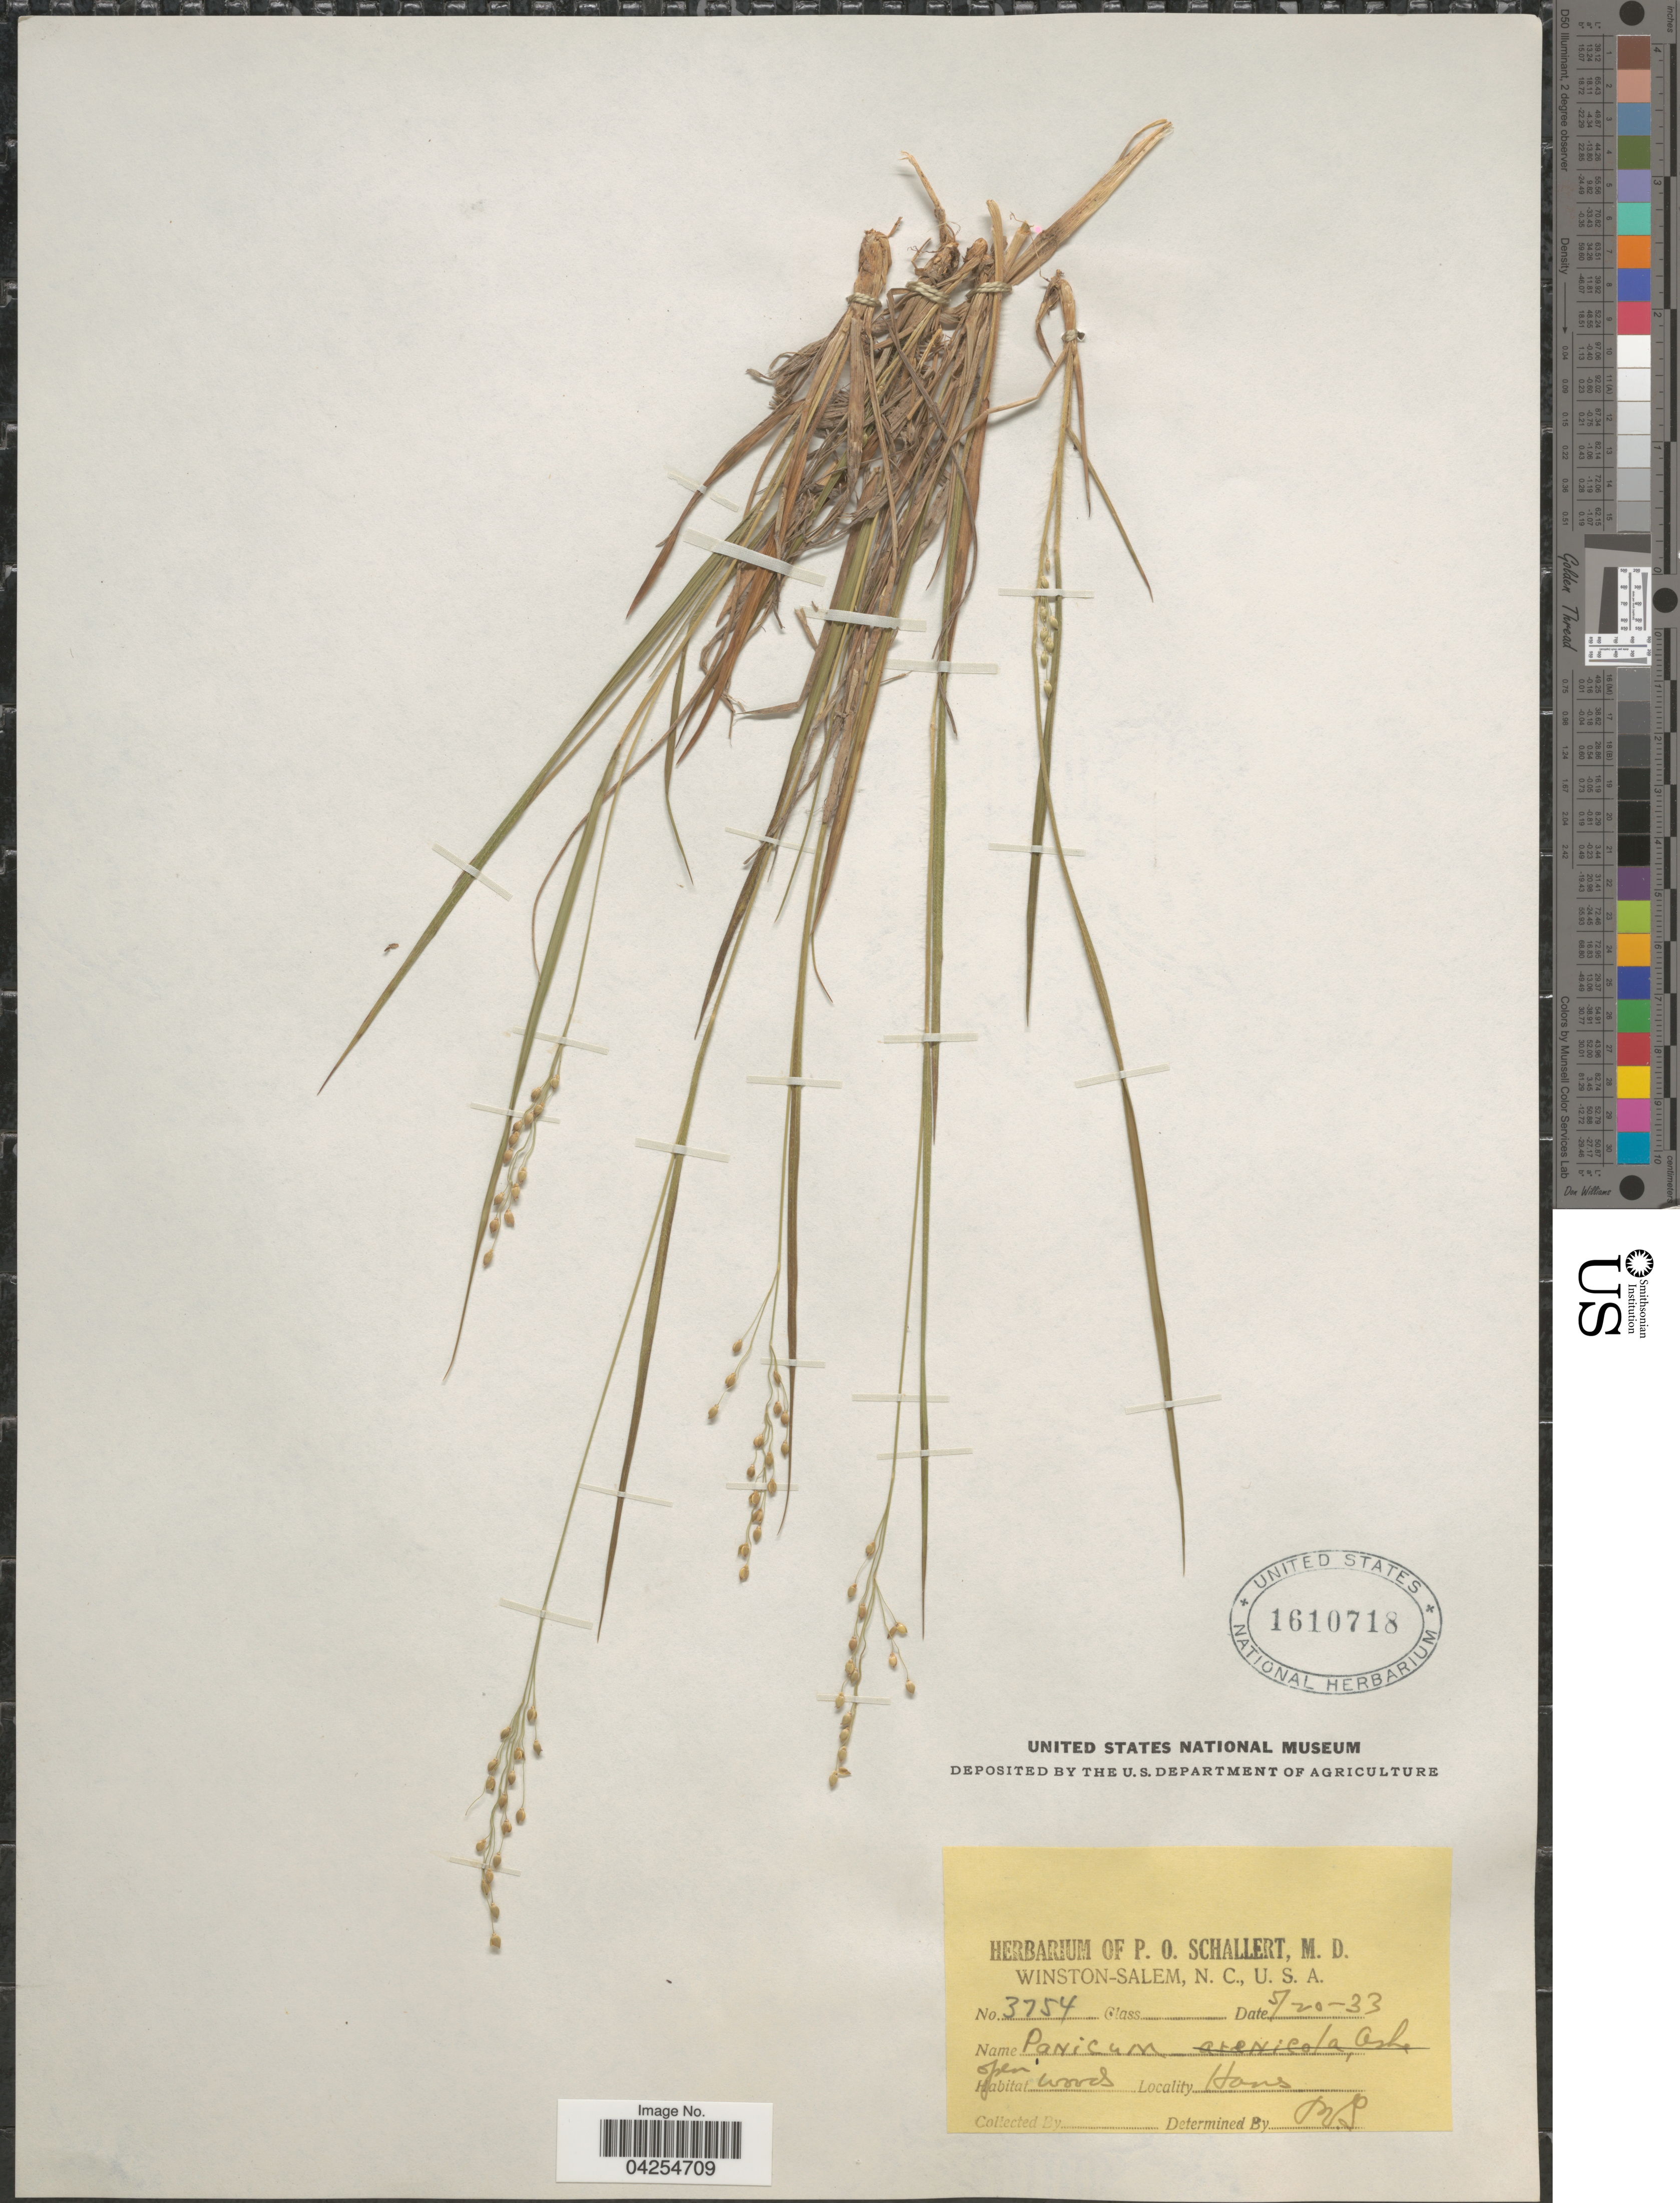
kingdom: Plantae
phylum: Tracheophyta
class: Liliopsida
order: Poales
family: Poaceae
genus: Dichanthelium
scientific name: Dichanthelium depauperatum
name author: (Muhl.) Gould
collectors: ex herb. P.O. Schallert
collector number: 3754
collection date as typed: Transcribed d/m/y: 20/5/33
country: United States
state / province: North Carolina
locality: Hans.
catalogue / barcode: US 1610718